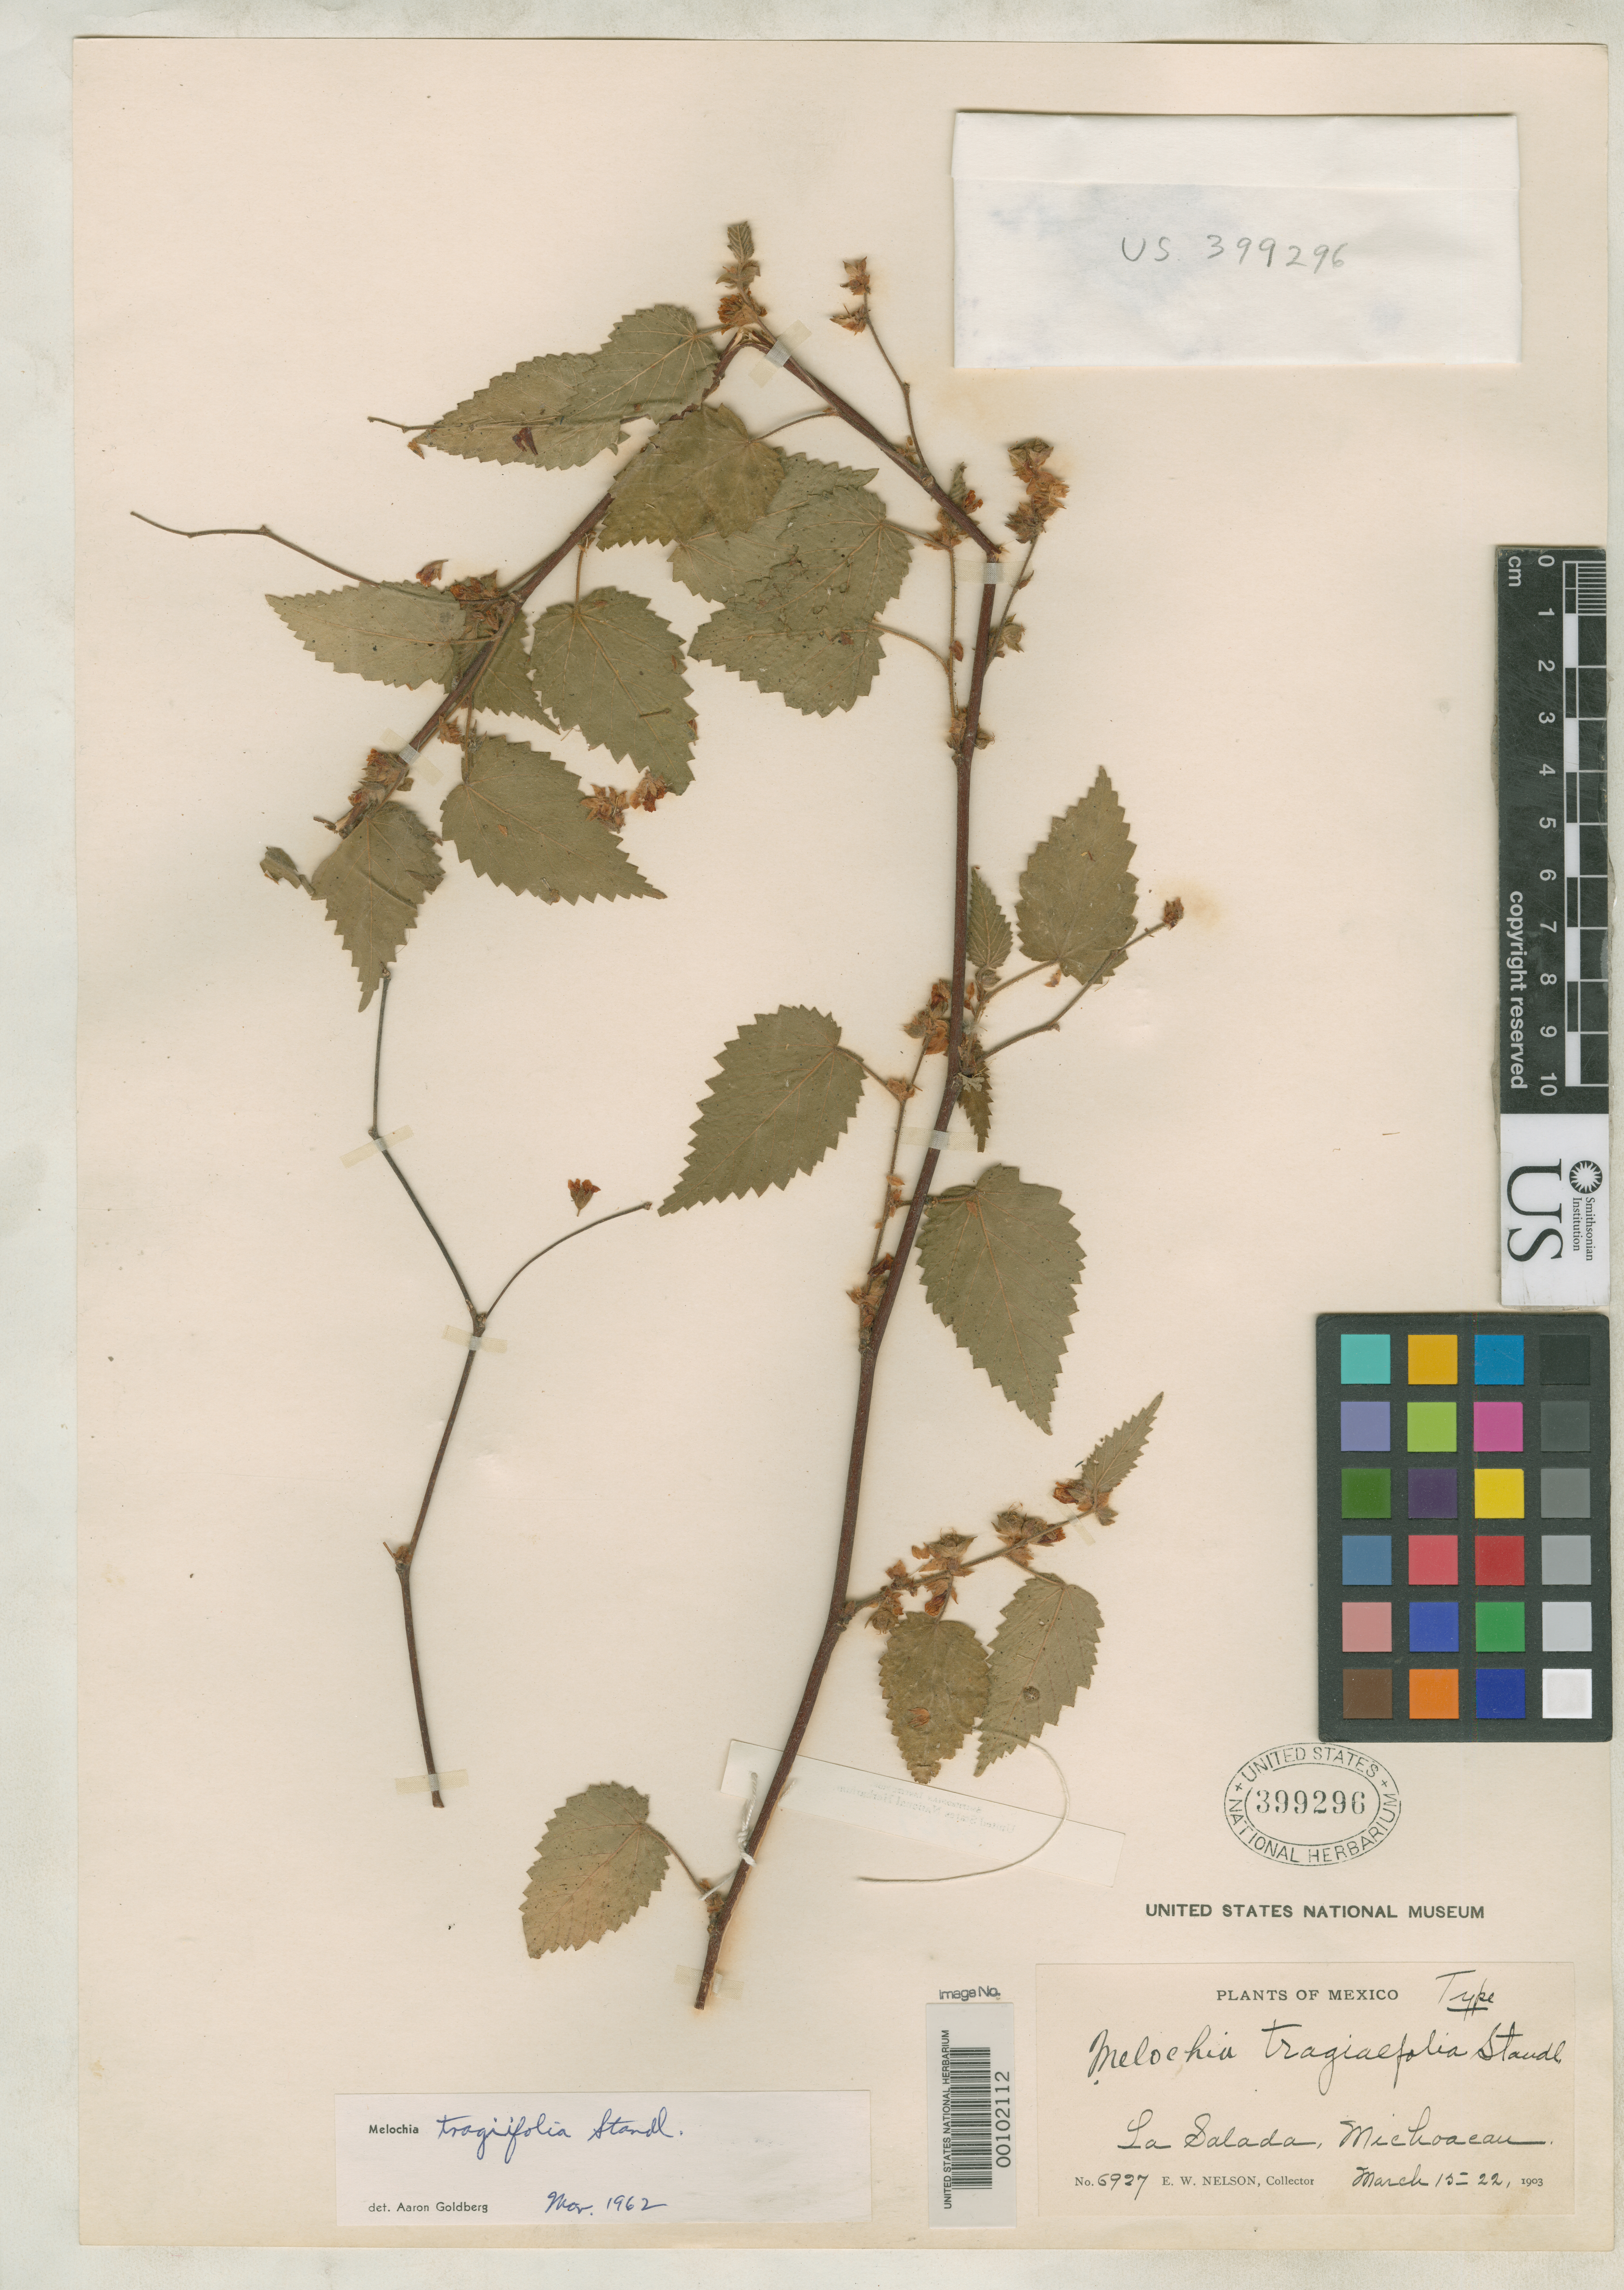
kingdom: Plantae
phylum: Tracheophyta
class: Magnoliopsida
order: Malvales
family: Malvaceae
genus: Melochia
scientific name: Melochia tragiaefolia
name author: Standl.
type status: Holotype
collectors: E. W. Nelson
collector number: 6927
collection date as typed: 15 Mar 1903 to 22 Mar 1903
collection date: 1903-03-15/1903-03-22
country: Mexico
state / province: Michoacán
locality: La Salada.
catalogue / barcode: US 399296